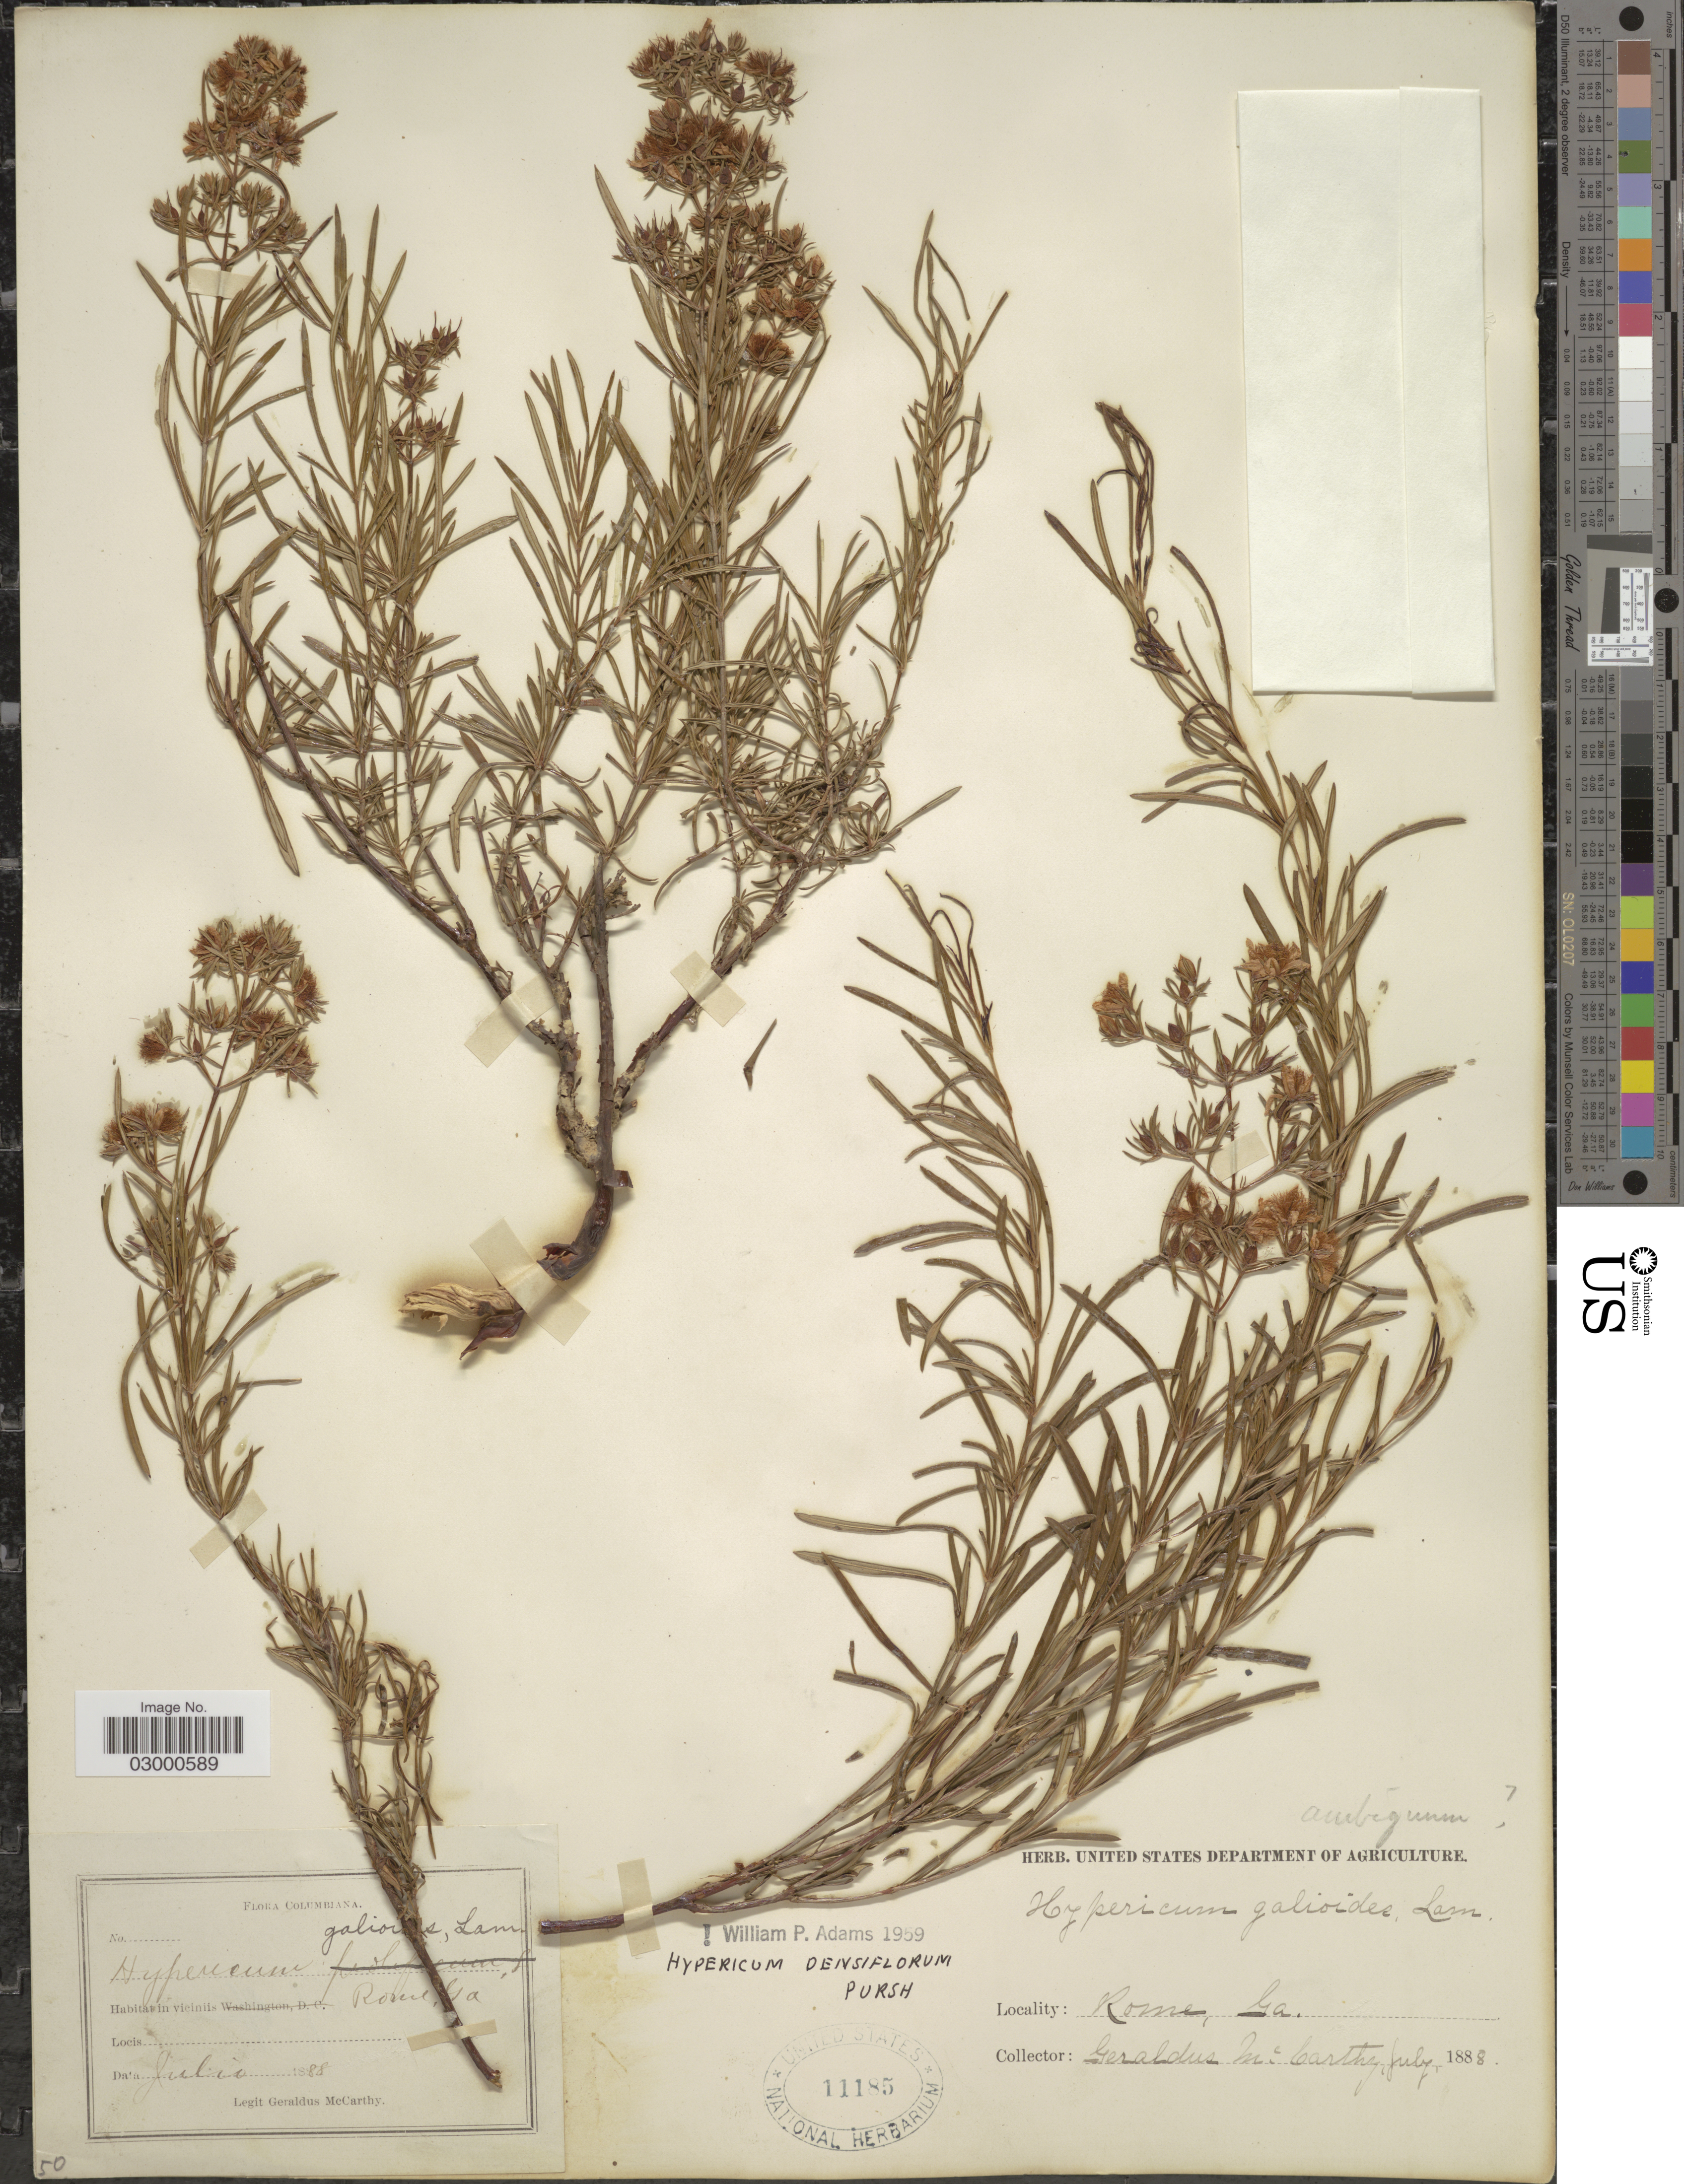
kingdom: Plantae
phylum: Tracheophyta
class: Magnoliopsida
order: Malpighiales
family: Hypericaceae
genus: Hypericum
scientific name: Hypericum densiflorum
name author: Pursh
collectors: M. McCarthy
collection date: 1888-07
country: United States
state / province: Georgia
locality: Columbiana, viciniis Rome.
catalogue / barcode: US 11185